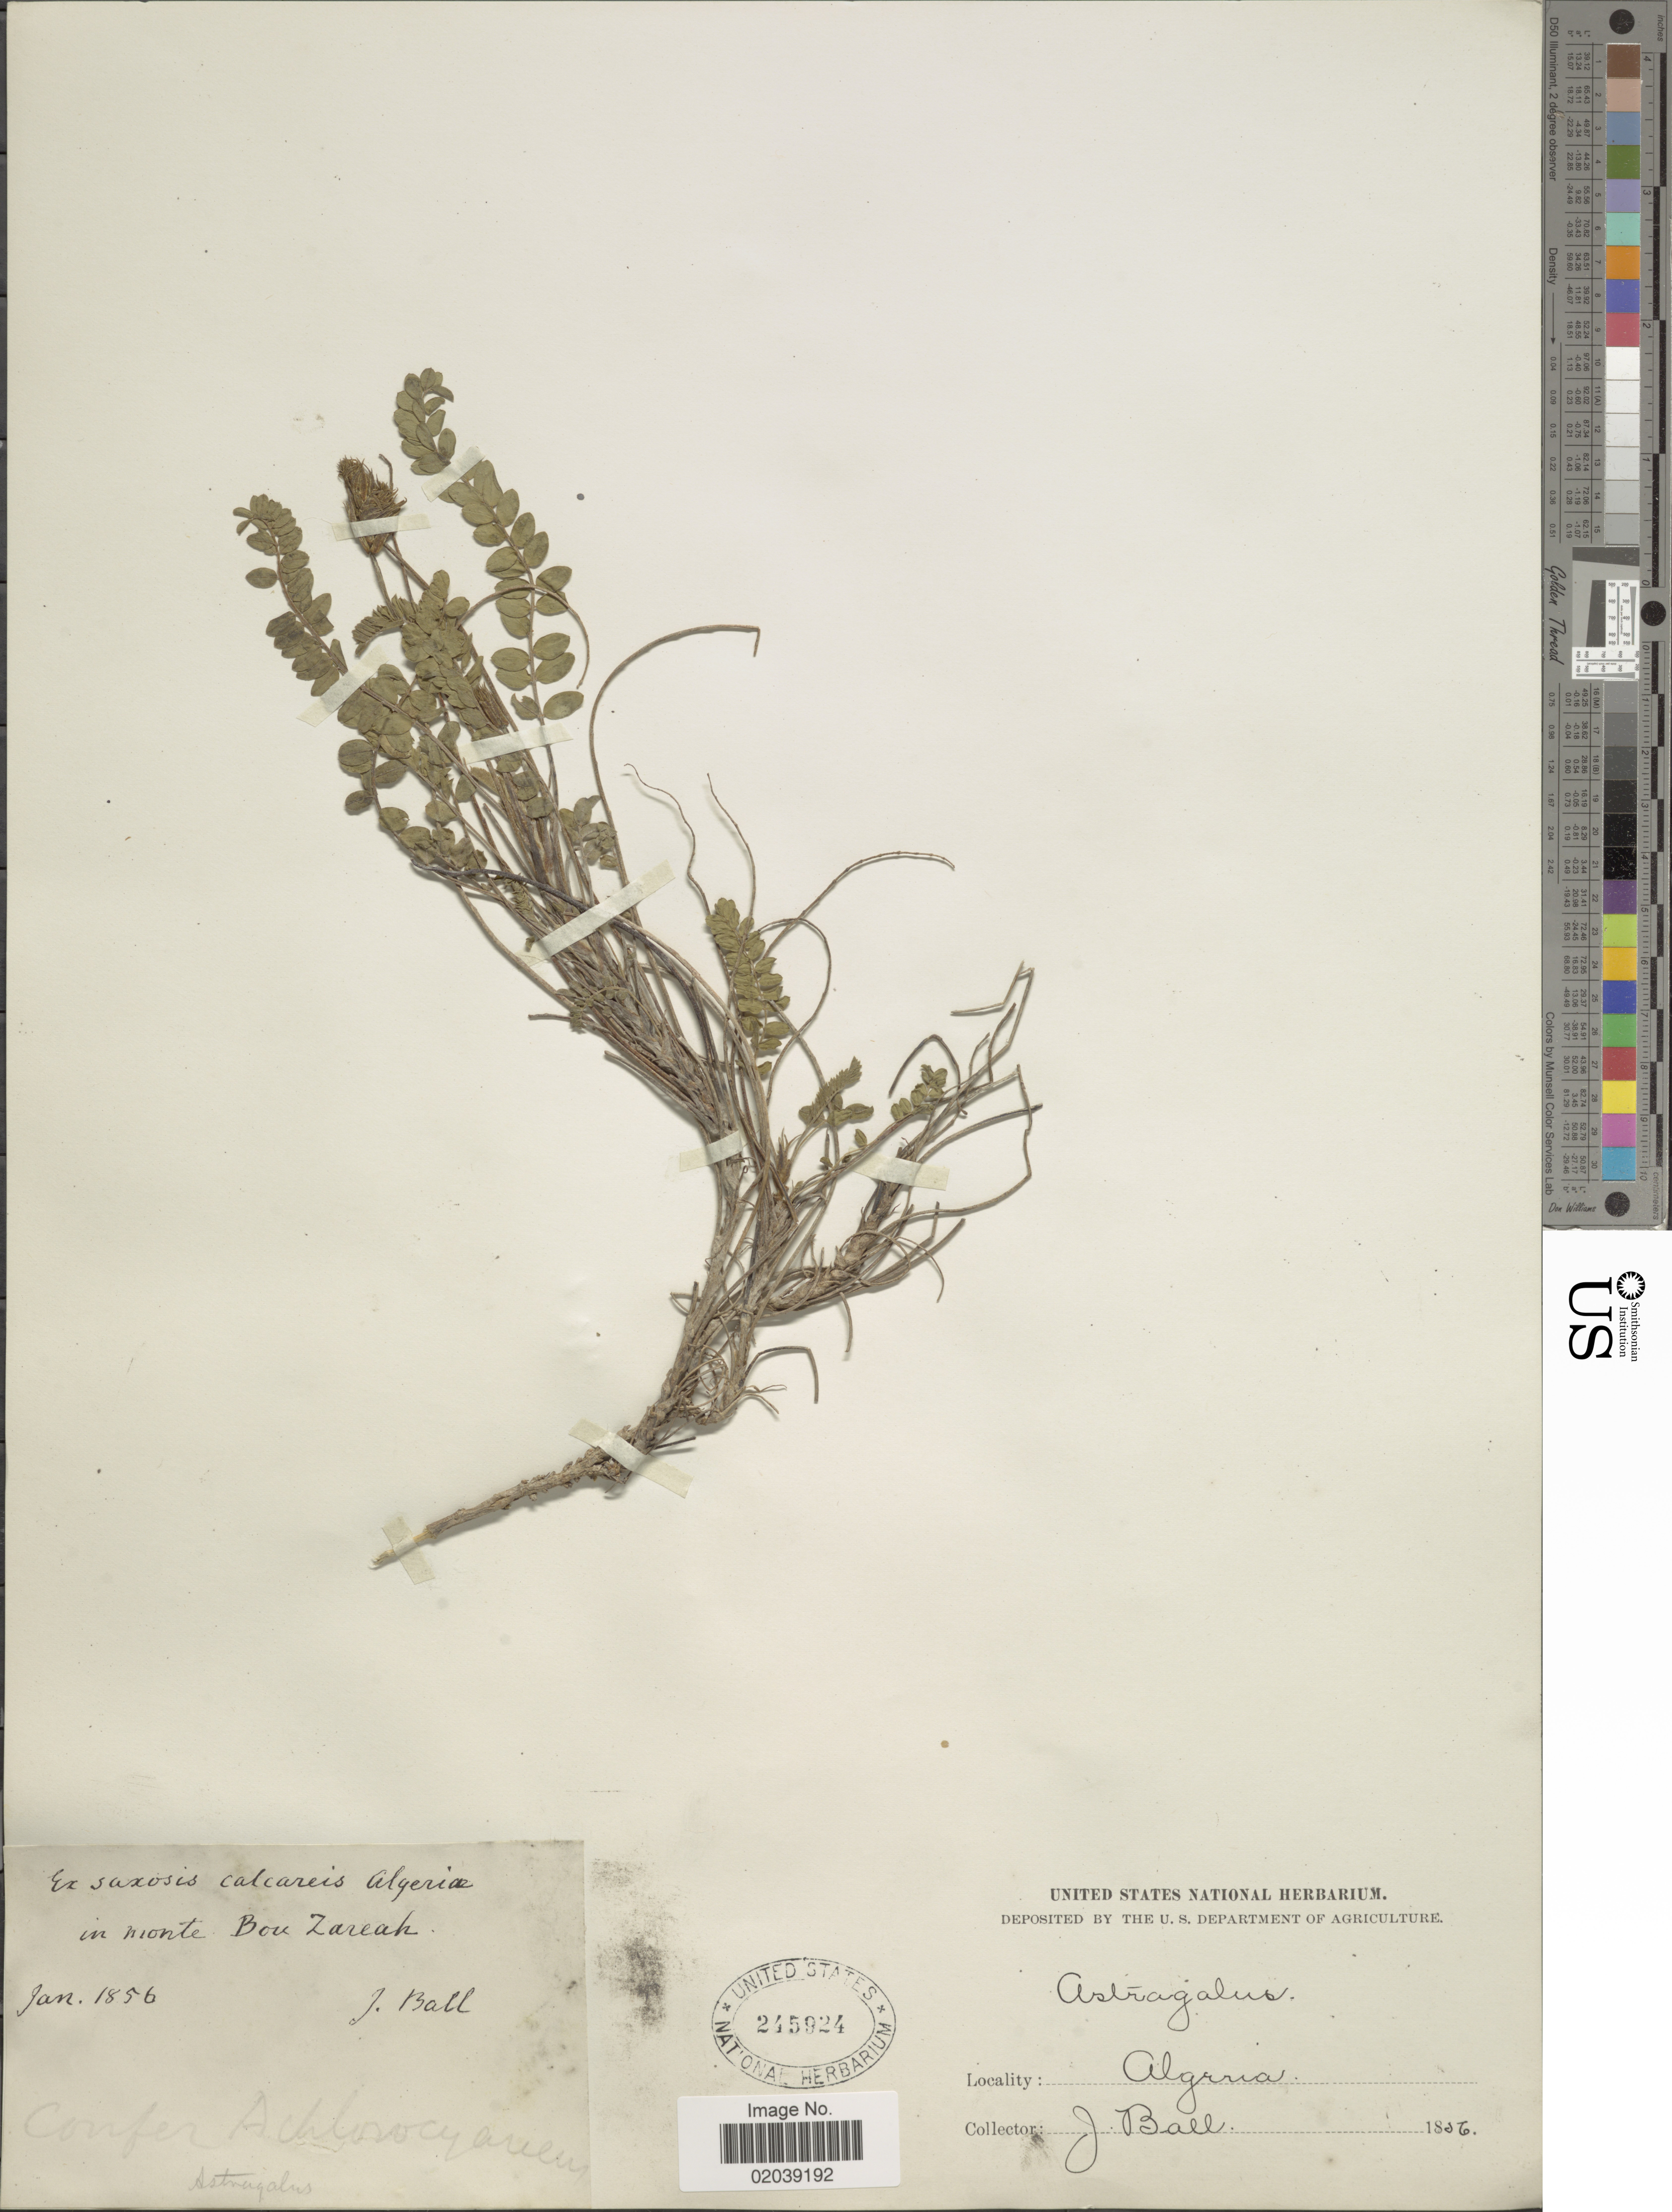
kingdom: Plantae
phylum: Tracheophyta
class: Magnoliopsida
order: Fabales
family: Fabaceae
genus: Astragalus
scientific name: Astragalus sp.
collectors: J. Ball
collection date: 1856-01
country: Algeria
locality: Ex saxosis calcareis Algeriae in monte Bou Zareah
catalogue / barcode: US 245924